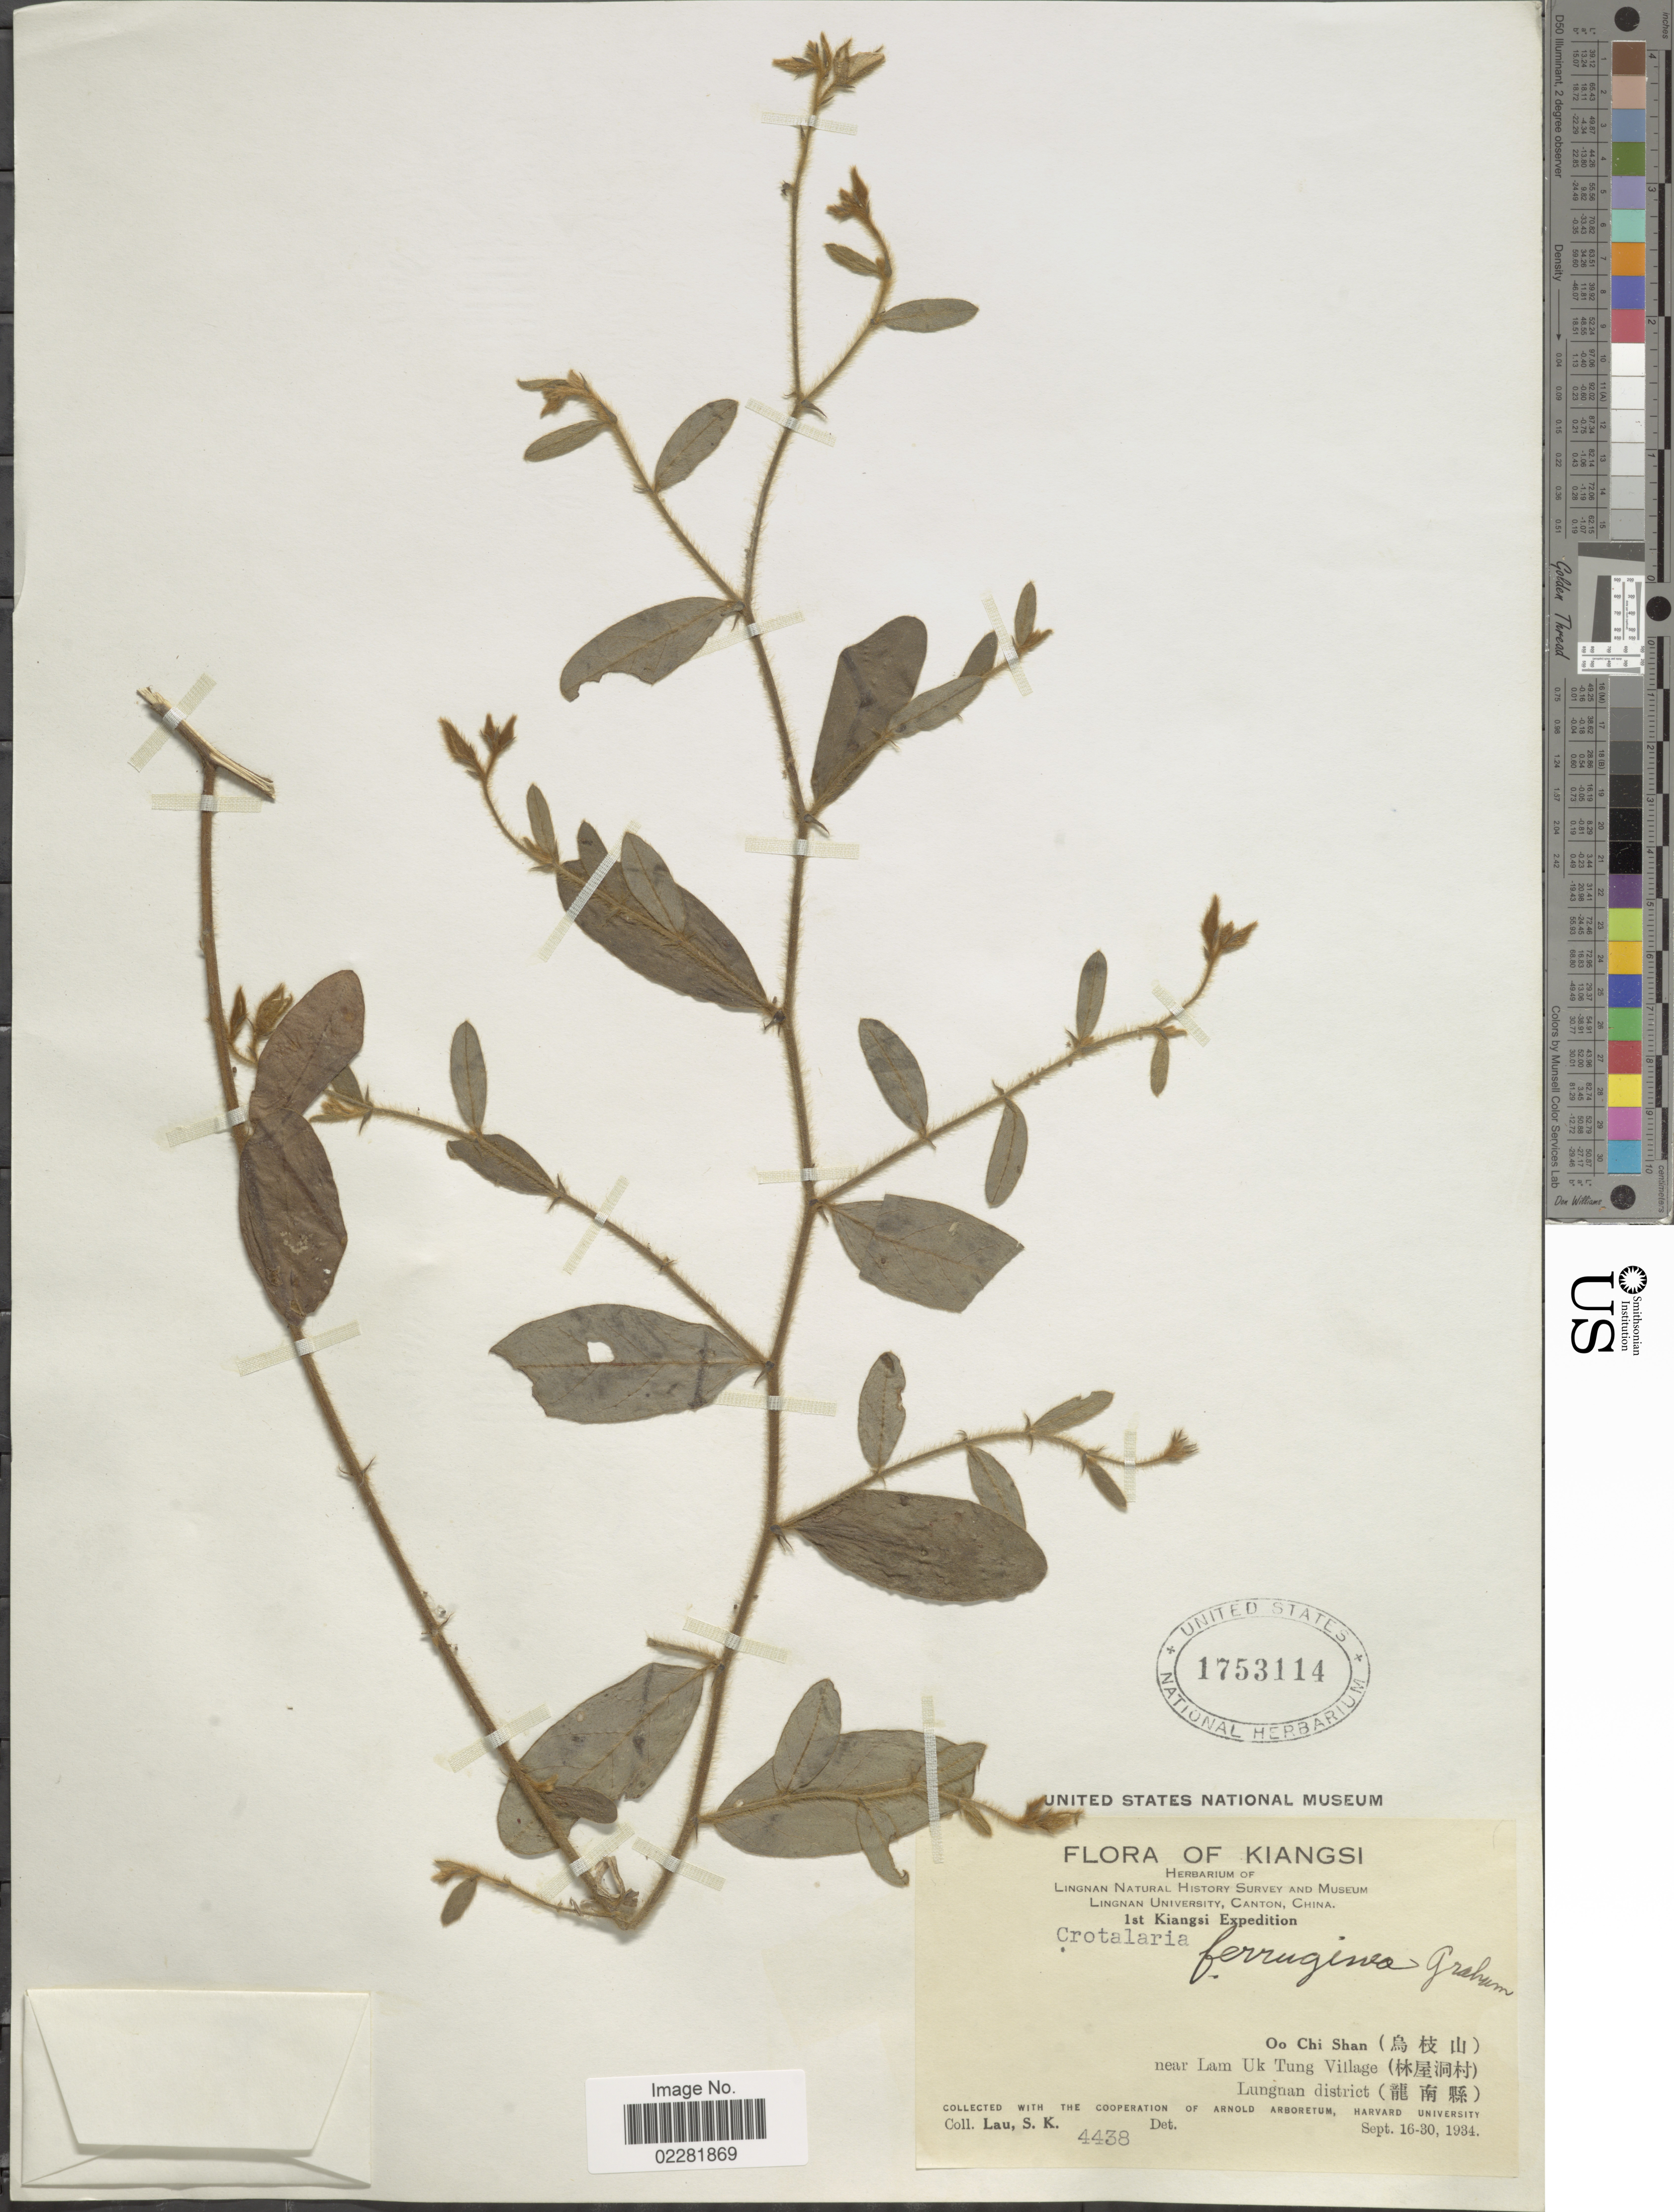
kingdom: Plantae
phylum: Tracheophyta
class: Magnoliopsida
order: Fabales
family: Fabaceae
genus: Crotalaria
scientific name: Crotalaria ferruginea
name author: Graham ex Benth.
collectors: S. K. Lau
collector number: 4438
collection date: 1934-09-16/1934-09-30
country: China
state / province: Jiangxi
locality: Kiangsi, Oo Chi Shan, near Lam Uk Tung Village, Lungnan District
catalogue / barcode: US 1753114